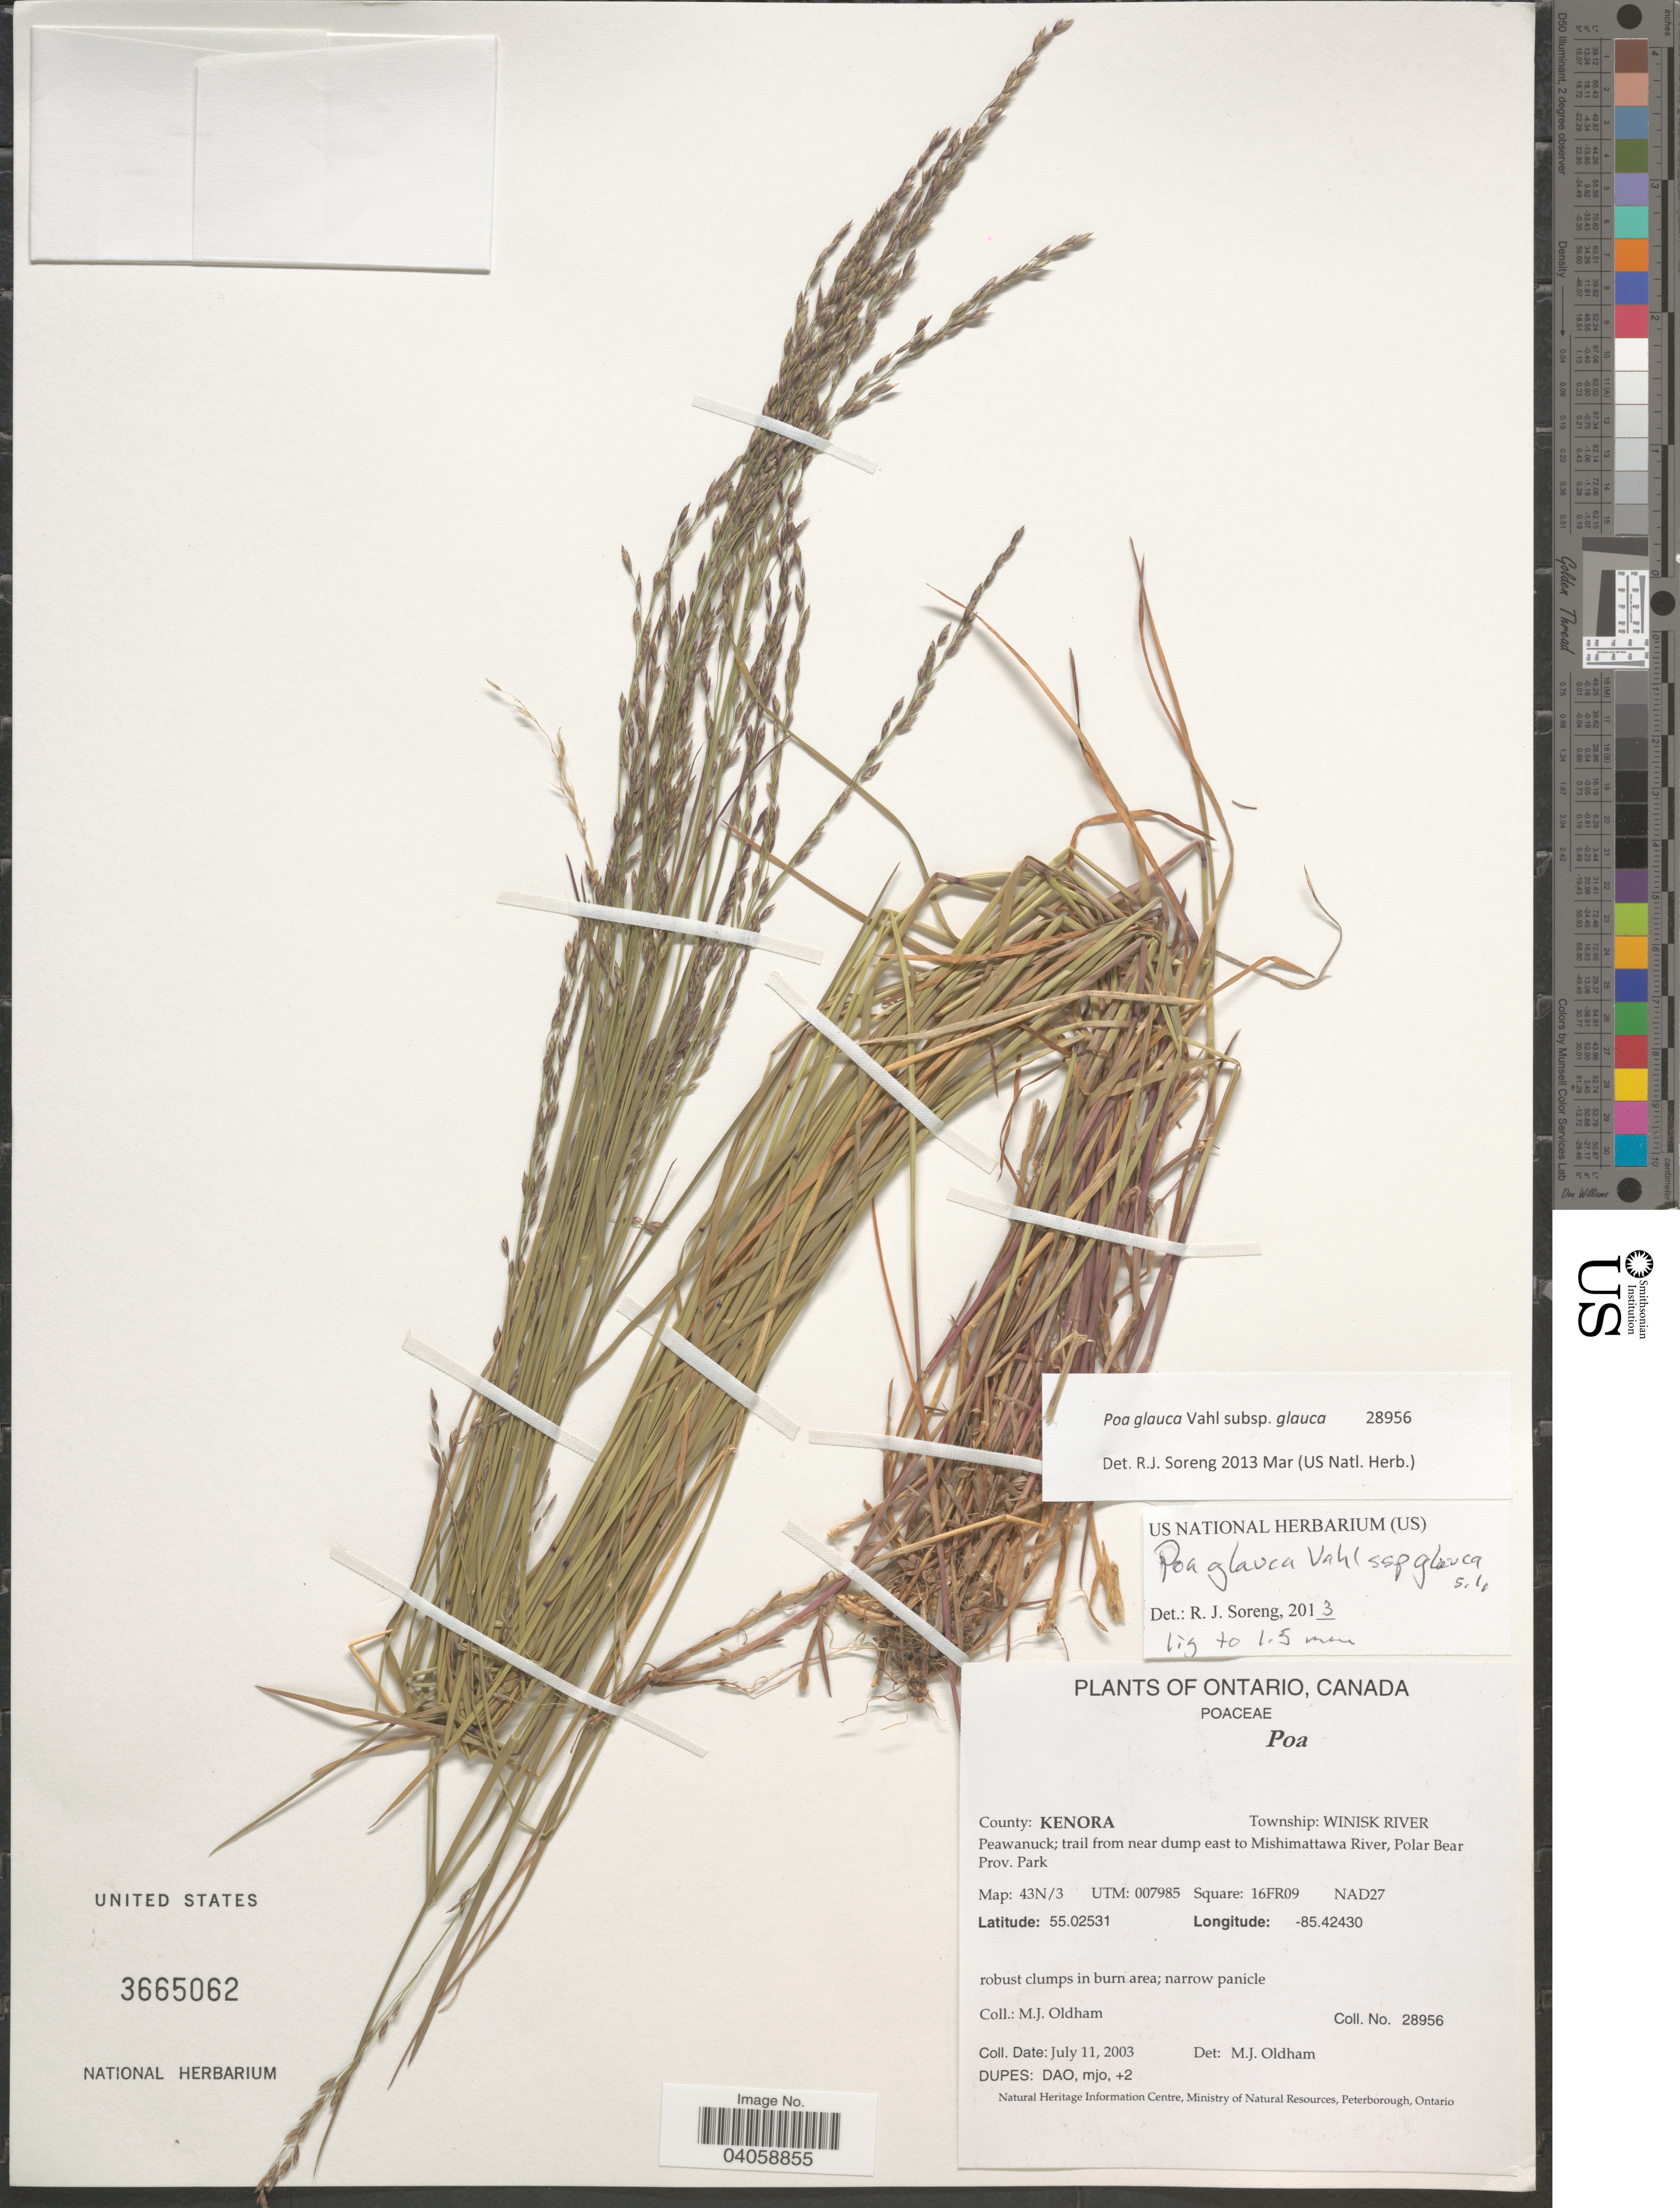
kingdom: Plantae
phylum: Tracheophyta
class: Liliopsida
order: Poales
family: Poaceae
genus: Poa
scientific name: Poa glauca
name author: Vahl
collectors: M. Oldham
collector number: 28956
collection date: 2003-07-11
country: Canada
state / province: Ontario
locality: County: Kenora. Township: Winisk River. Peawanuck; trail from near dump east to Mishimattawa River, Polar Bear. Prov. Park. Map: 43N/3. UTM: 007985. Square: 16FR09. NAD27.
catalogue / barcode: US 3665062